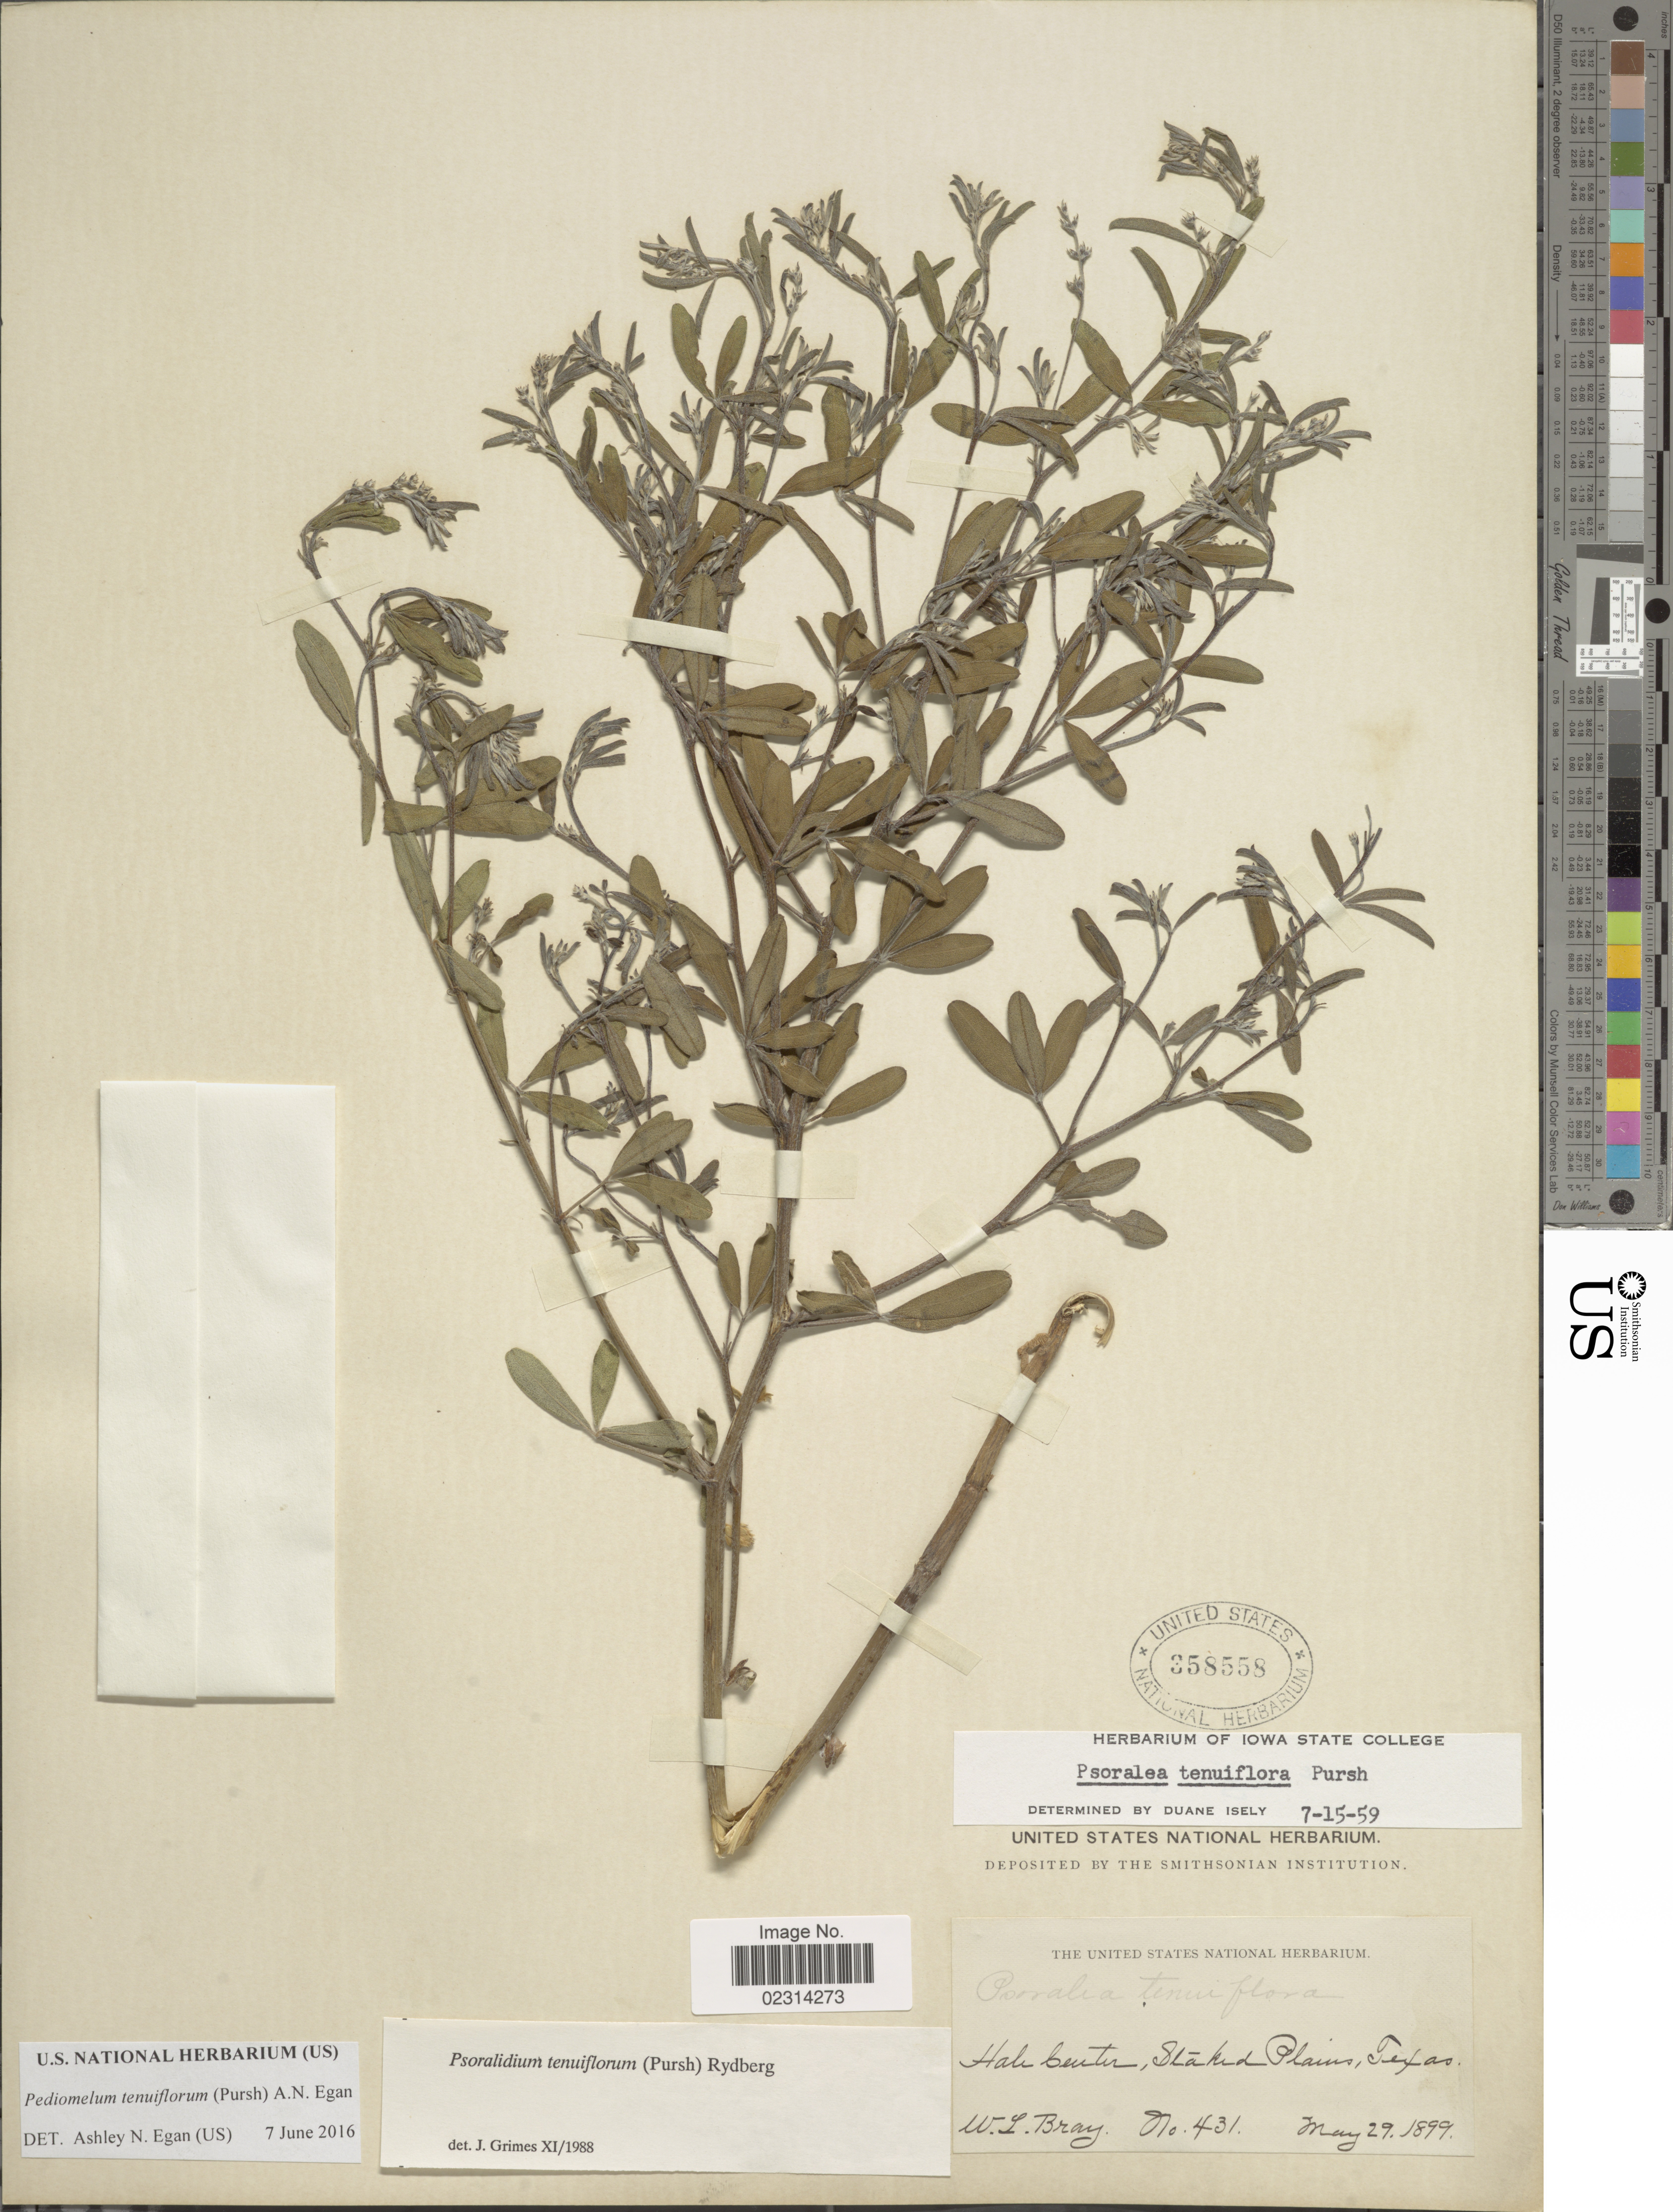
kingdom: Plantae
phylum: Tracheophyta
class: Magnoliopsida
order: Fabales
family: Fabaceae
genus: Psoralidium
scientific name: Psoralidium tenuiflorum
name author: (Pursh) Rydb.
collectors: W. L. Bray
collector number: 4341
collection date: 1899-05-29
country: United States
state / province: Texas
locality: Hale Center, Staked Plains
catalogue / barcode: US 358558